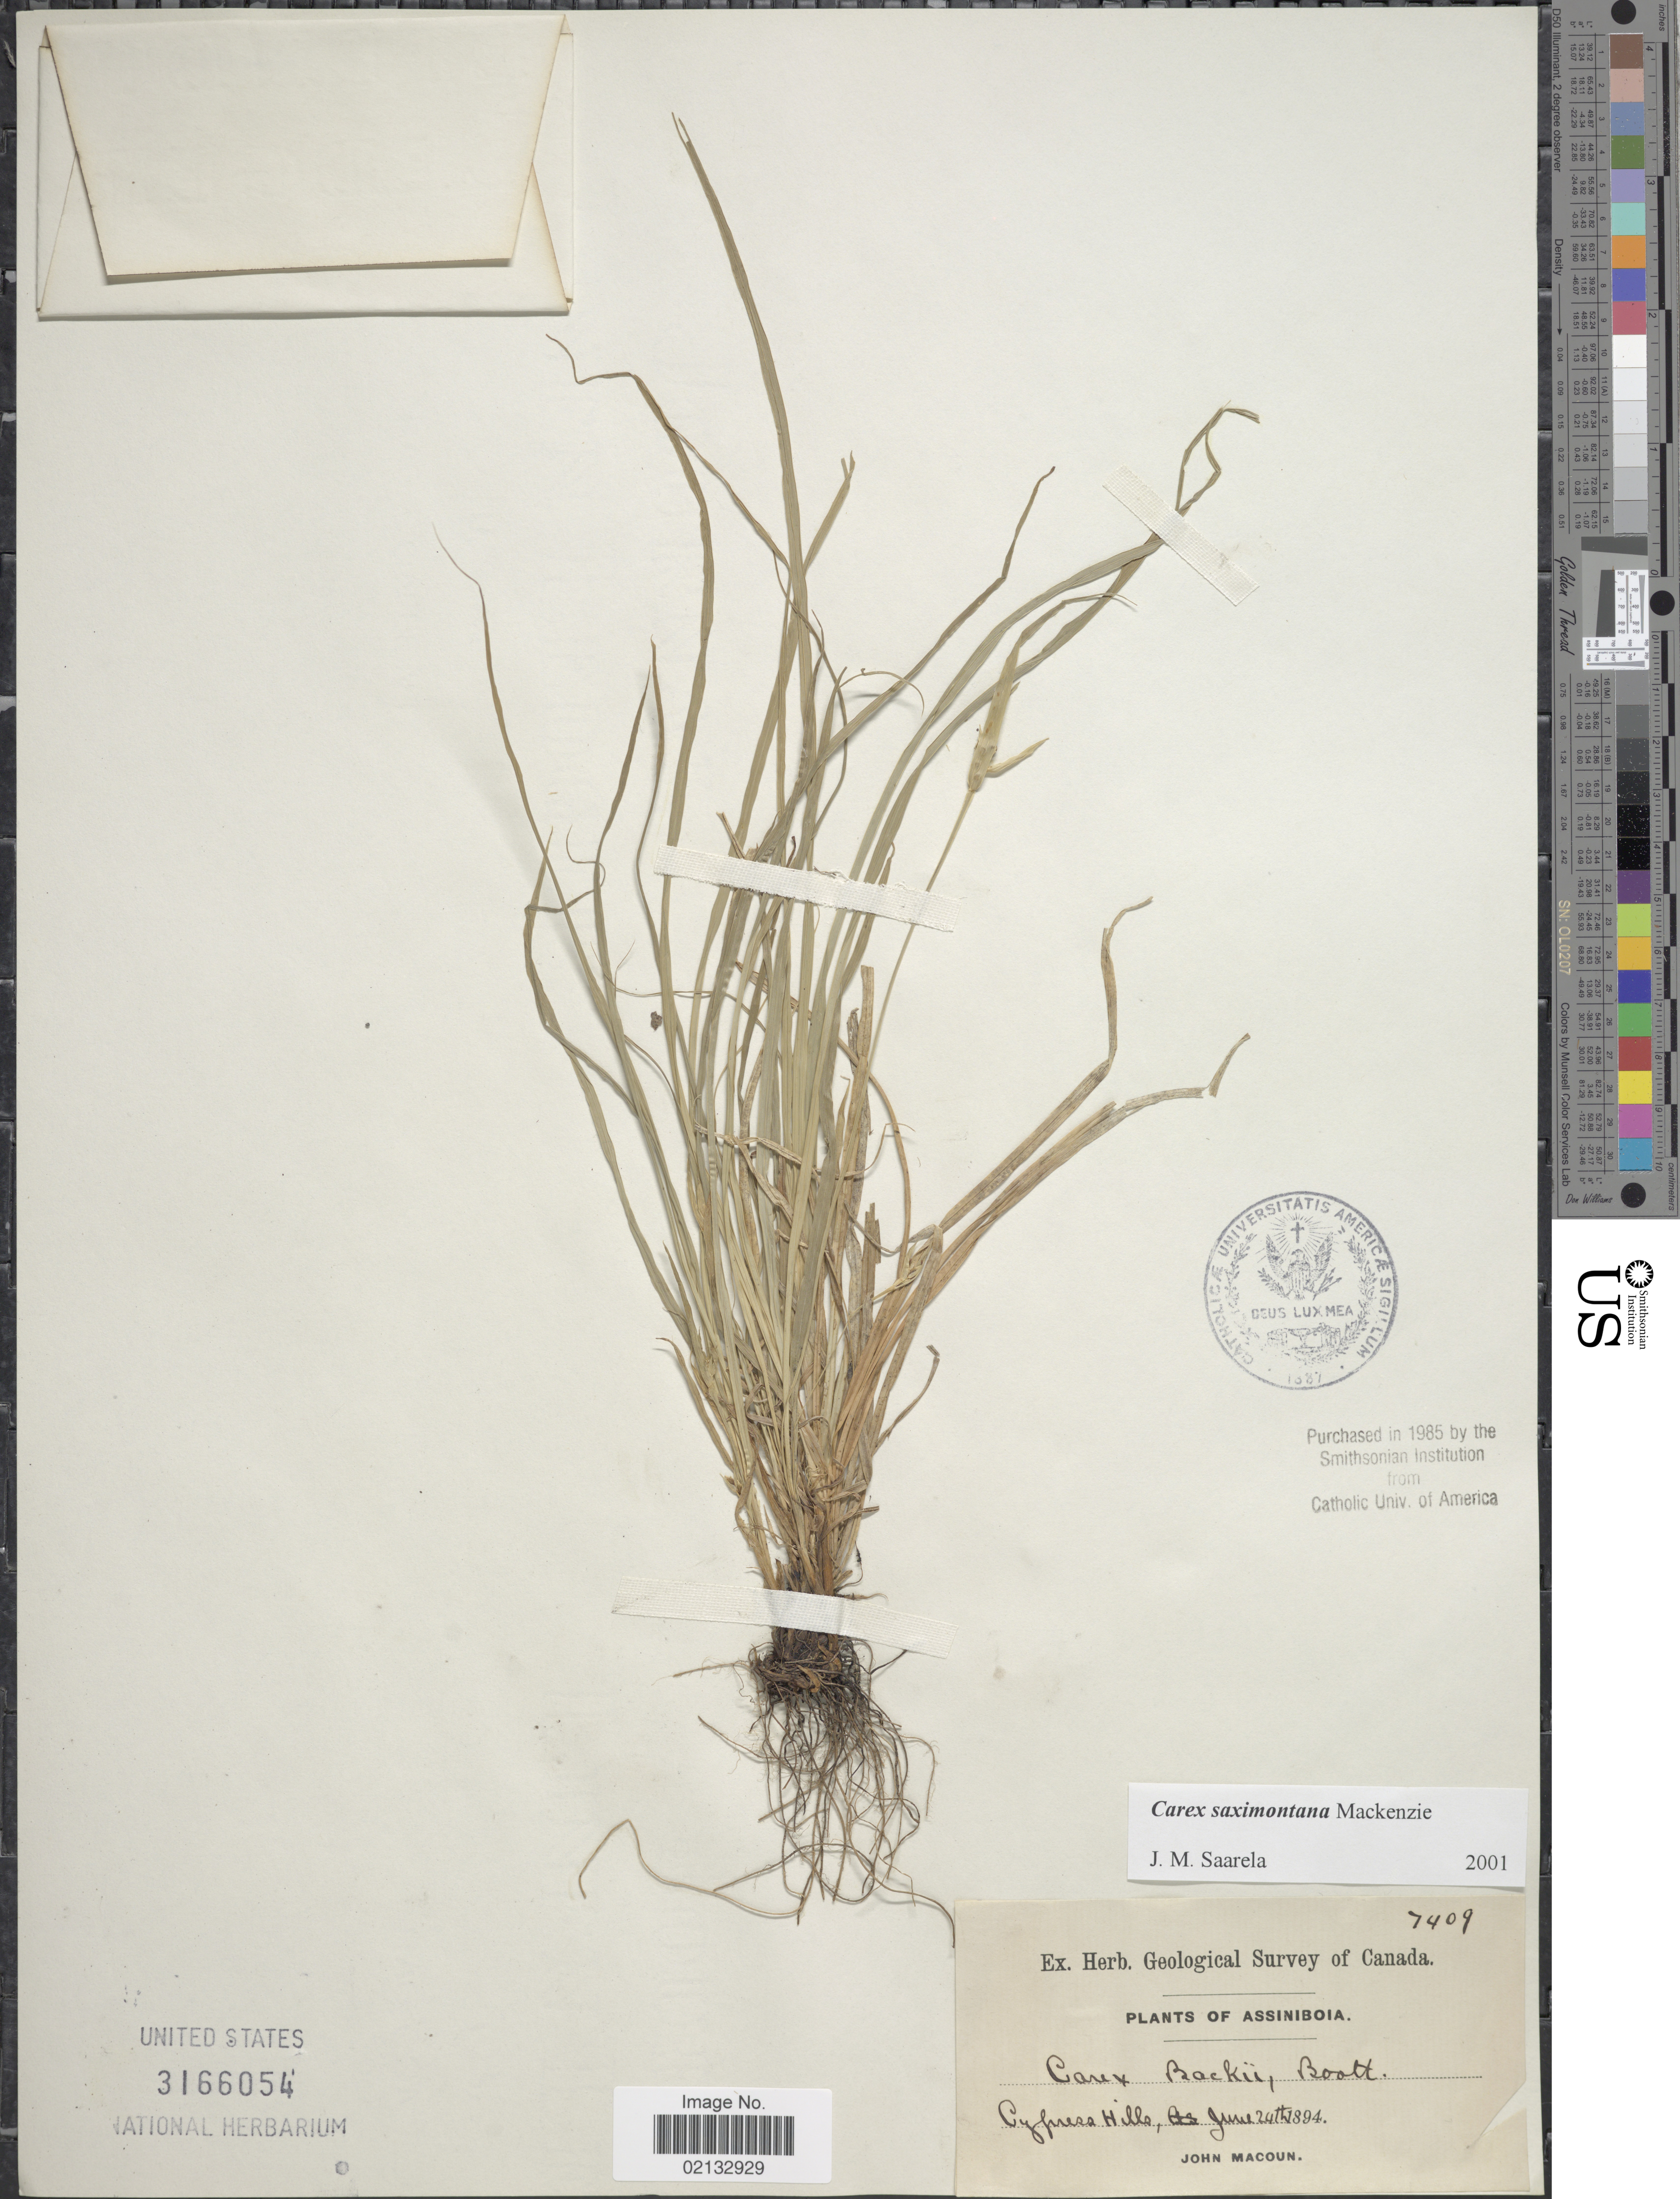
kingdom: Plantae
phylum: Tracheophyta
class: Liliopsida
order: Poales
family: Cyperaceae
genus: Carex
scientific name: Carex saximontana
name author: Mack.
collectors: J. Macoun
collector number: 7409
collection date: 1894-06-24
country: Canada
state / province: Saskatchewan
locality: Assiniboia. Cypress Hills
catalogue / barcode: US 3166054